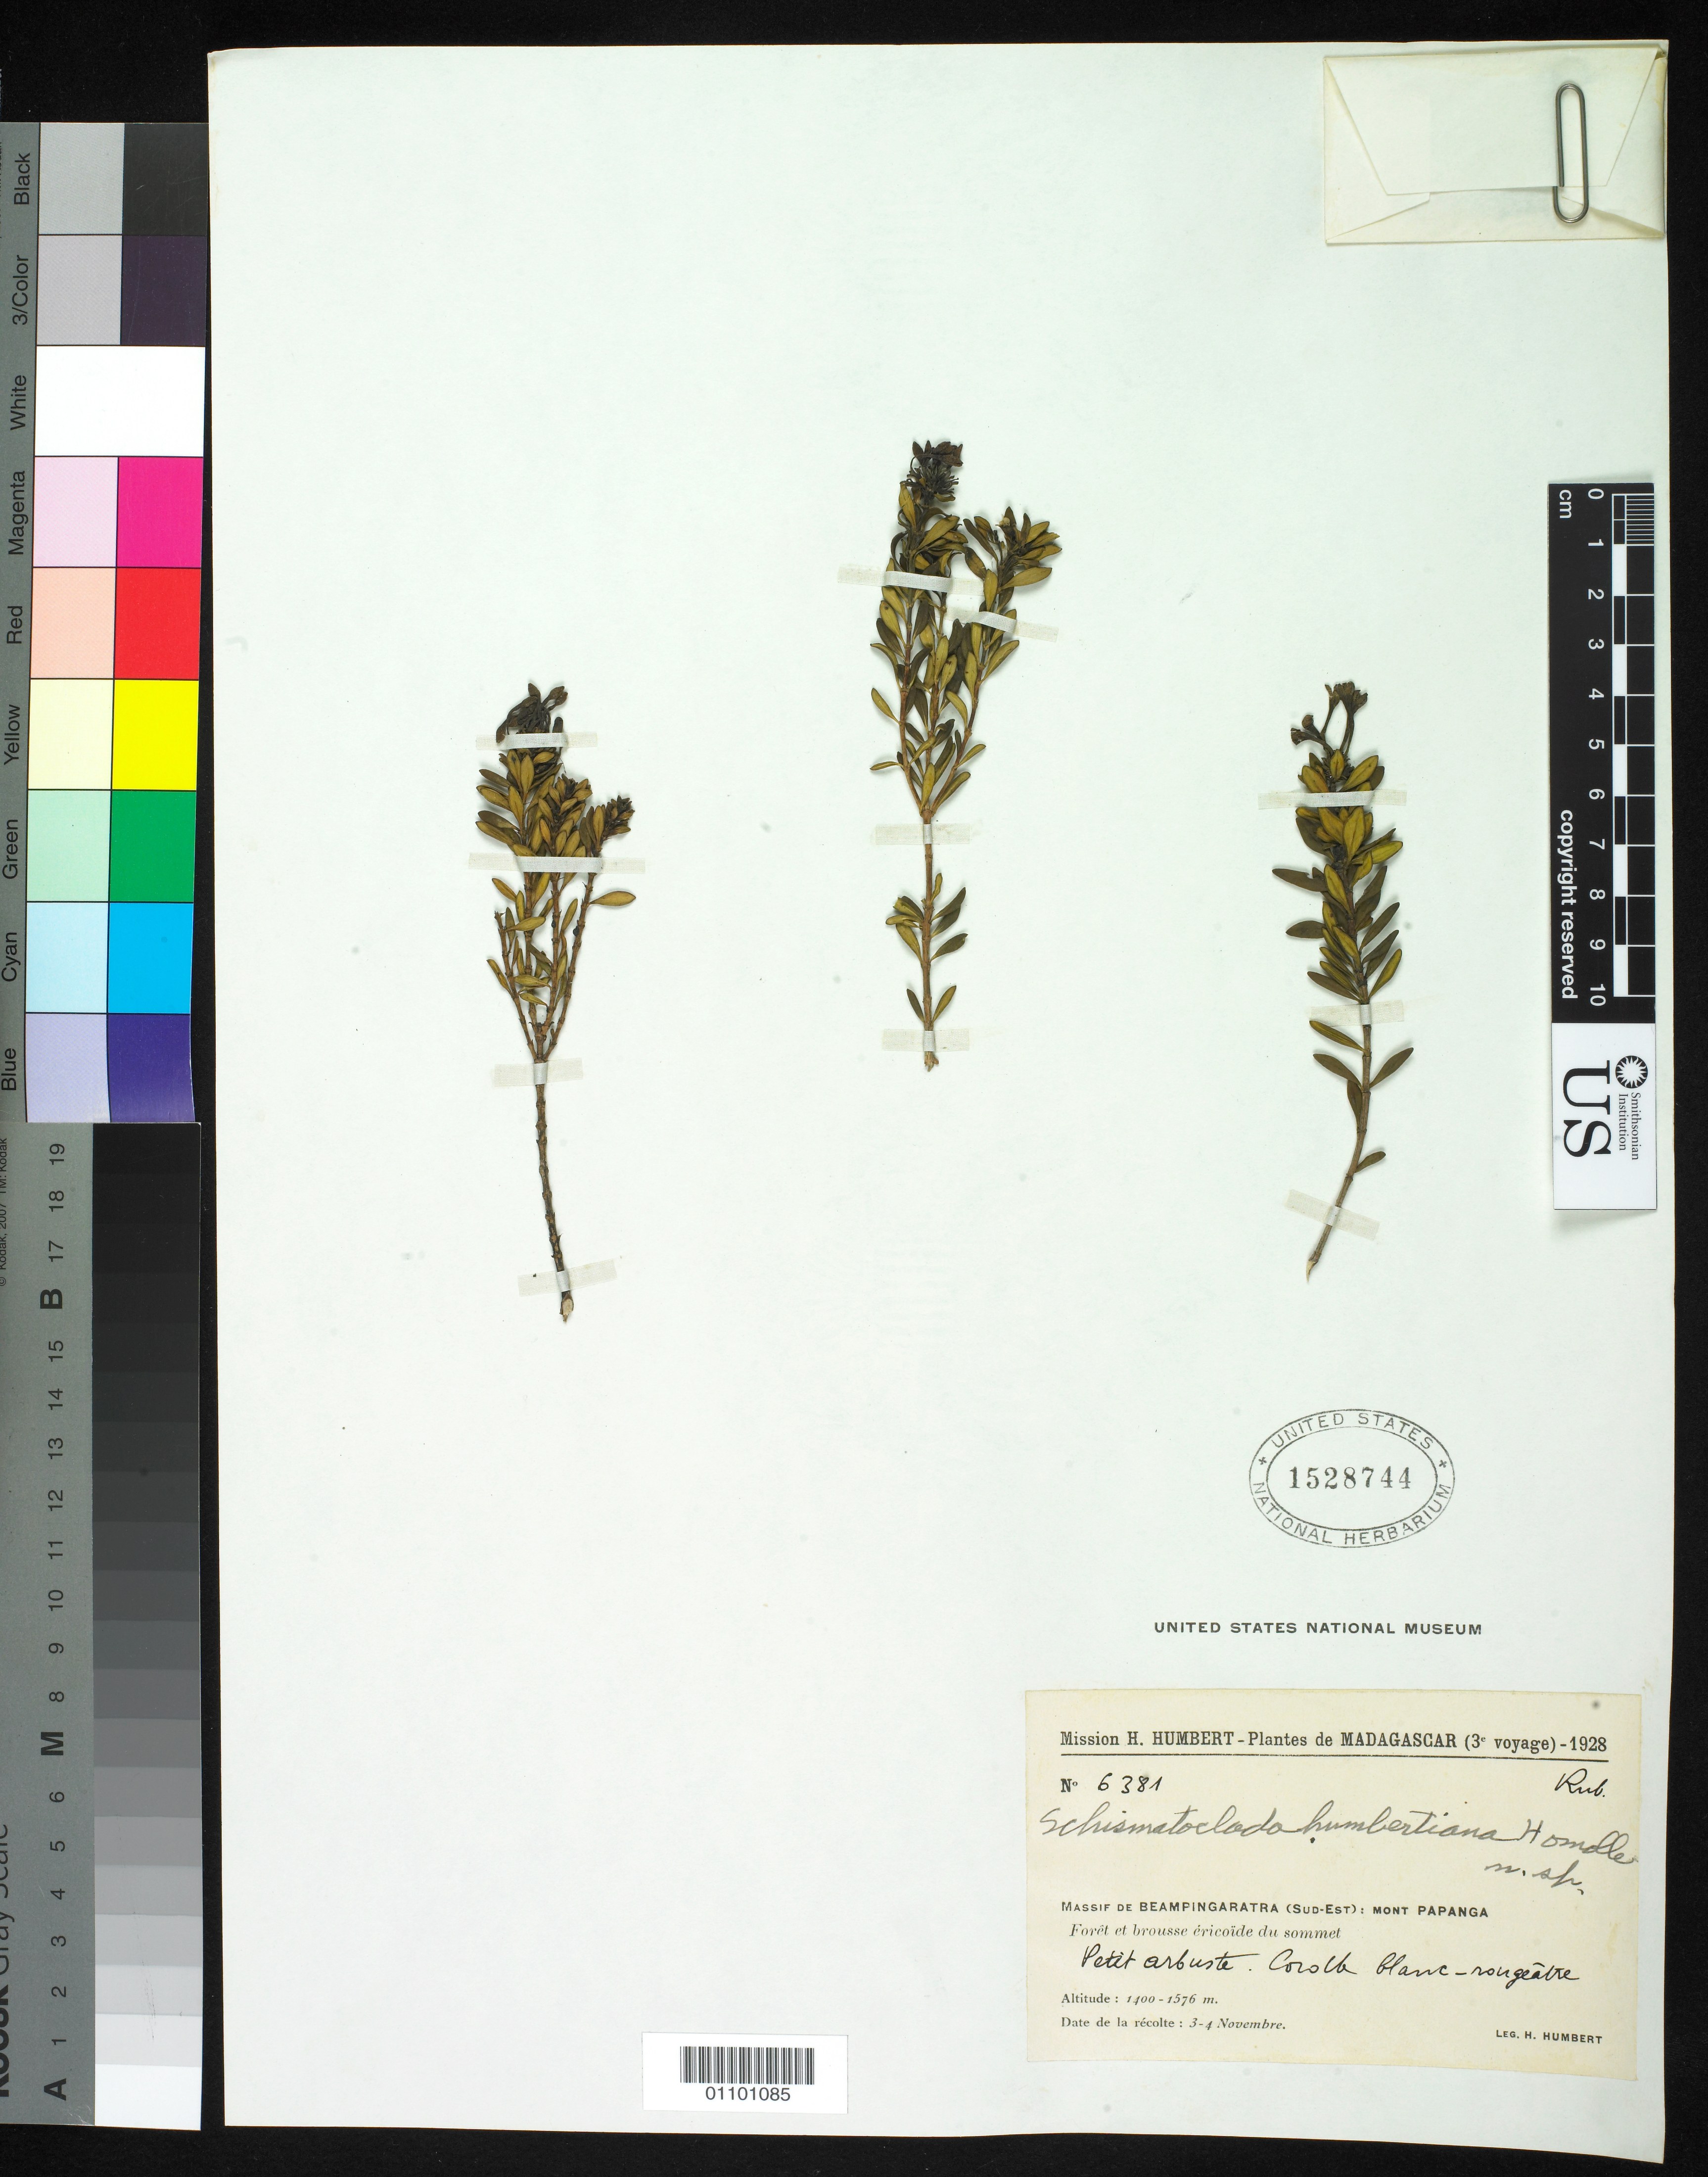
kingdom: Plantae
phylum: Tracheophyta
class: Magnoliopsida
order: Gentianales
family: Rubiaceae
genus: Schismatoclada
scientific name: Schismatoclada humbertiana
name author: Homolle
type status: Syntype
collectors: H. Humbert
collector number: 6381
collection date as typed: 03 Nov 1928 to 04 Nov 1928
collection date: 1928-11-03/1928-11-04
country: Madagascar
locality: Massif de Beampingaratra, sud-est, Mont Papanga, foret et brousse ericoide du sommet. [Beampingaratra Mountain Range, south-east, Mount Papanga, ericoide forest and bush of the summit.]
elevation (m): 1400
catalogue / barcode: US 1528744